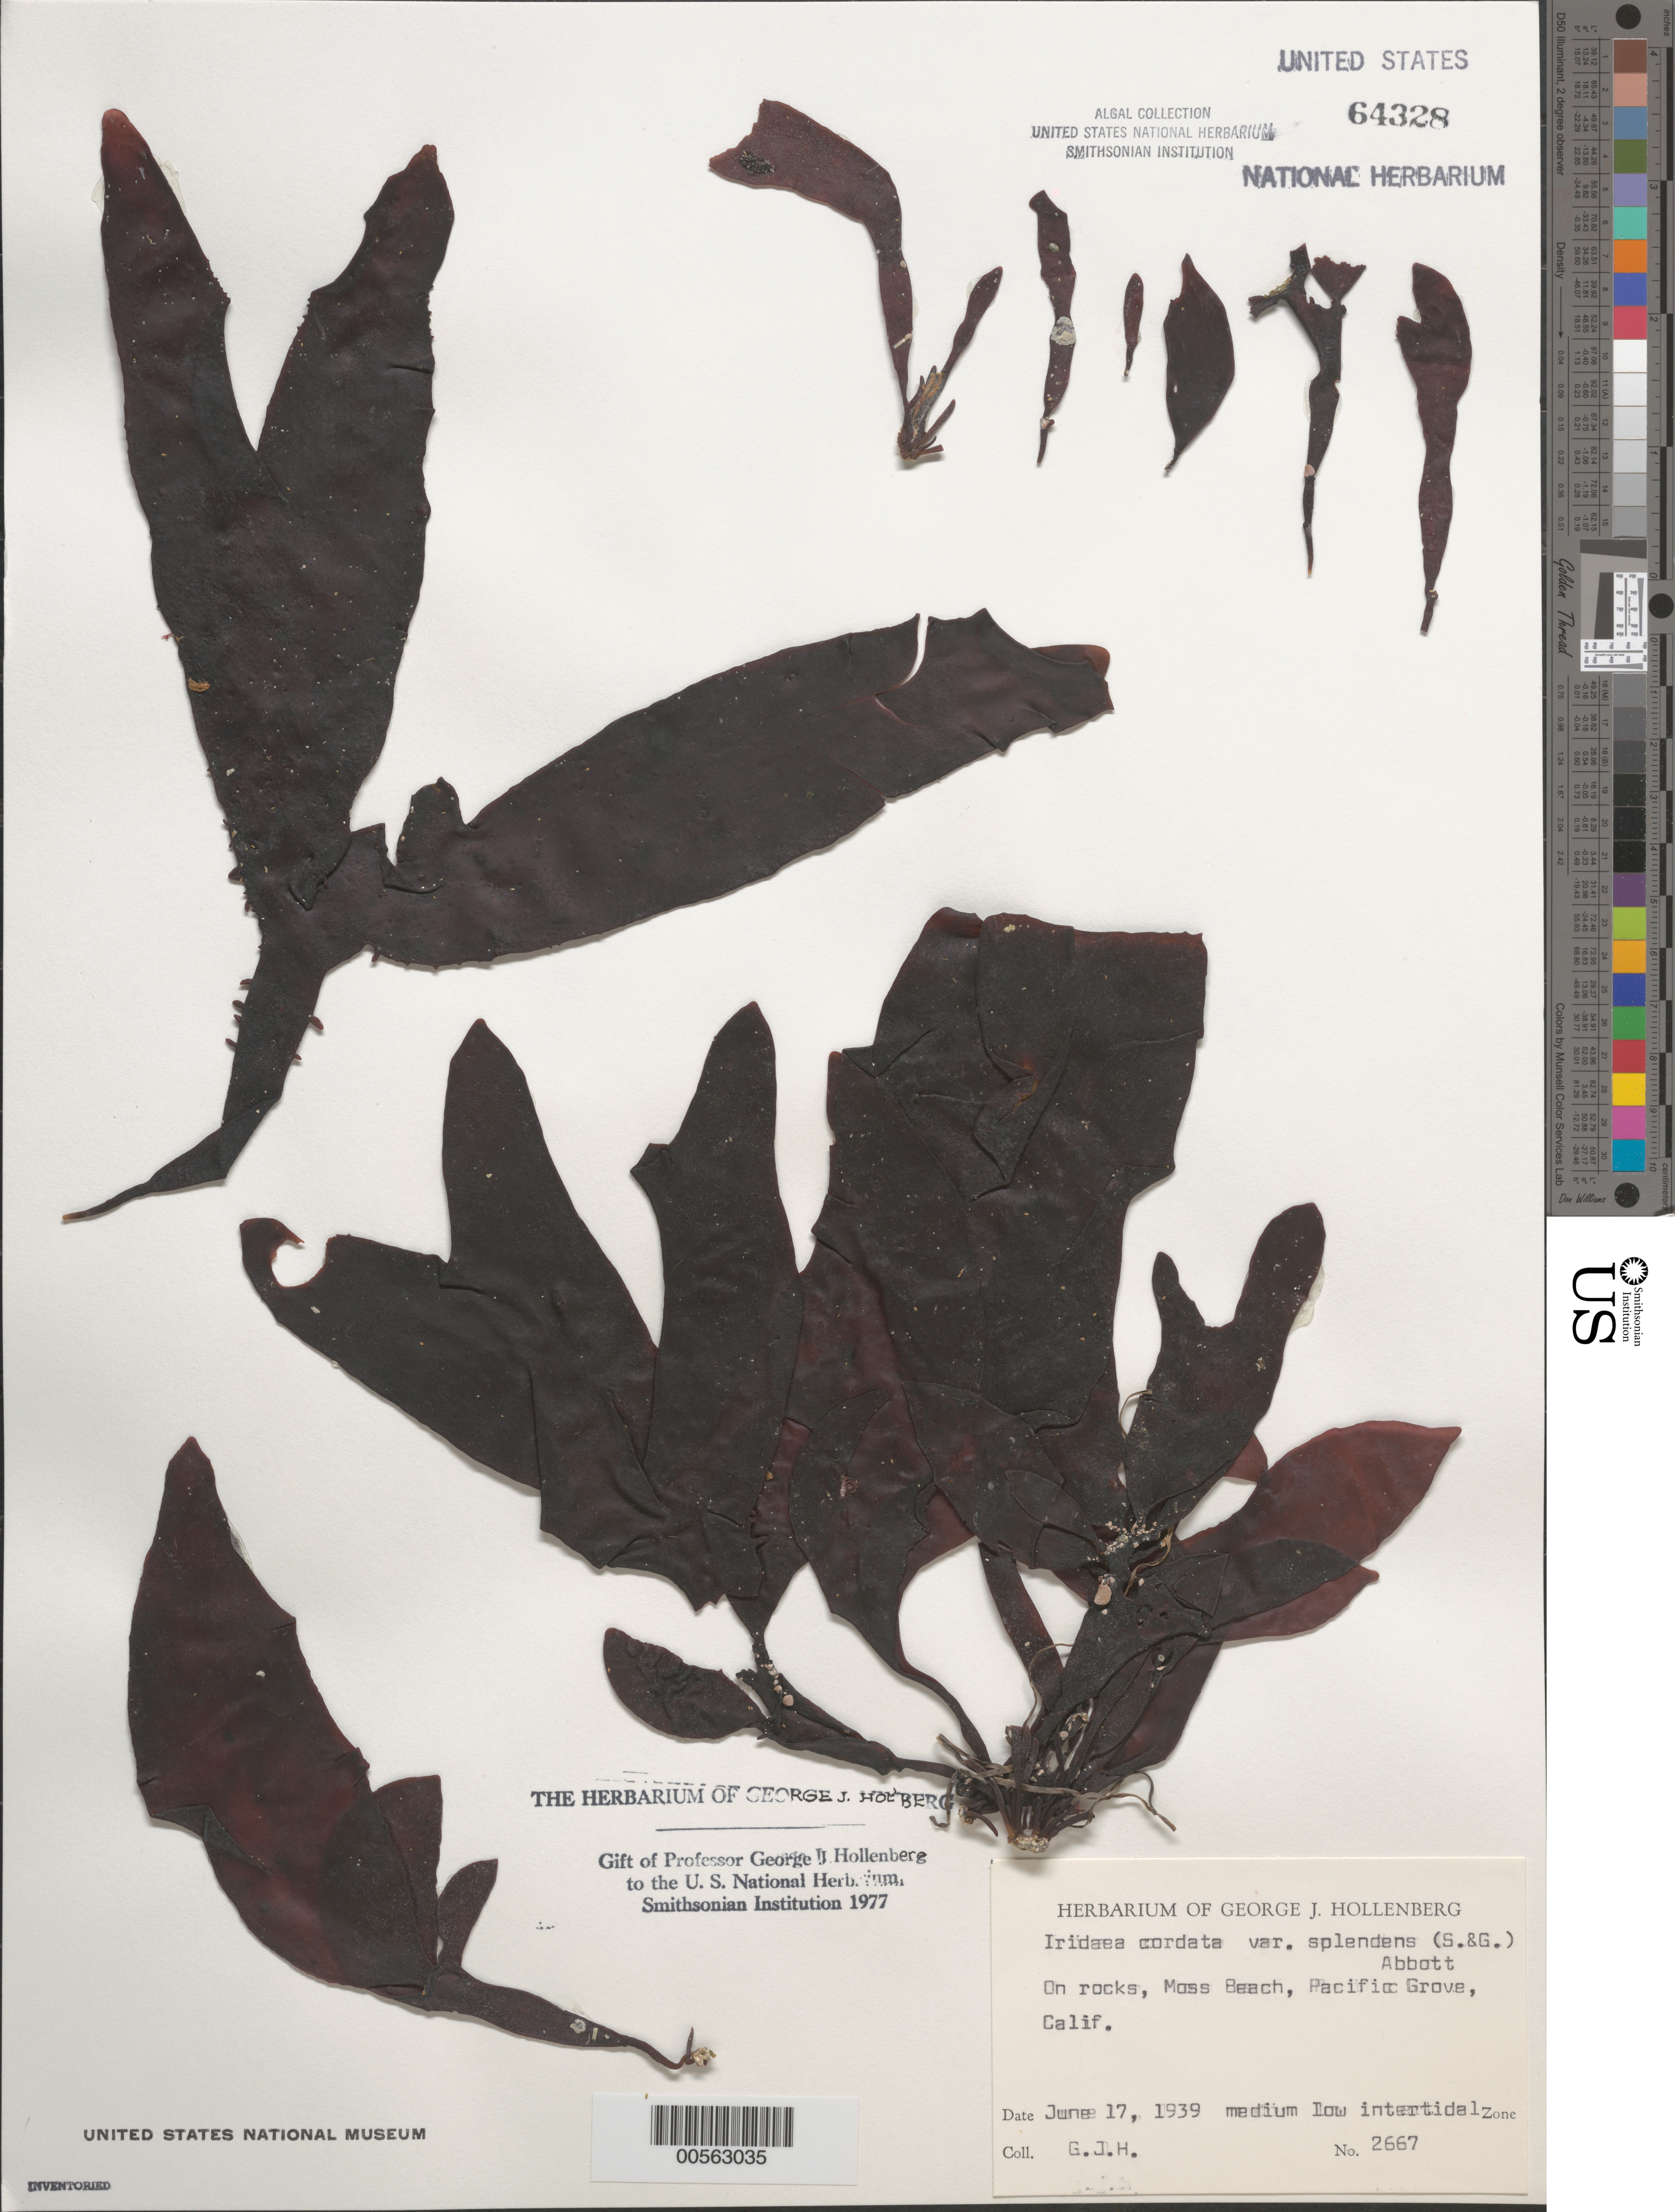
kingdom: Plantae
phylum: Rhodophyta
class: Florideophyceae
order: Gigartinales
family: Gigartinaceae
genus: Iridaea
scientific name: Iridaea cordata var. splendens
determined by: Hollenberg, George J.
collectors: G. Hollenberg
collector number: GJH 2667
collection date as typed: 17 Jun 1939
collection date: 1939-06-17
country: United States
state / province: California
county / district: Monterey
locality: Moss Beach, Pacific Grove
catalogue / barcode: US 64328